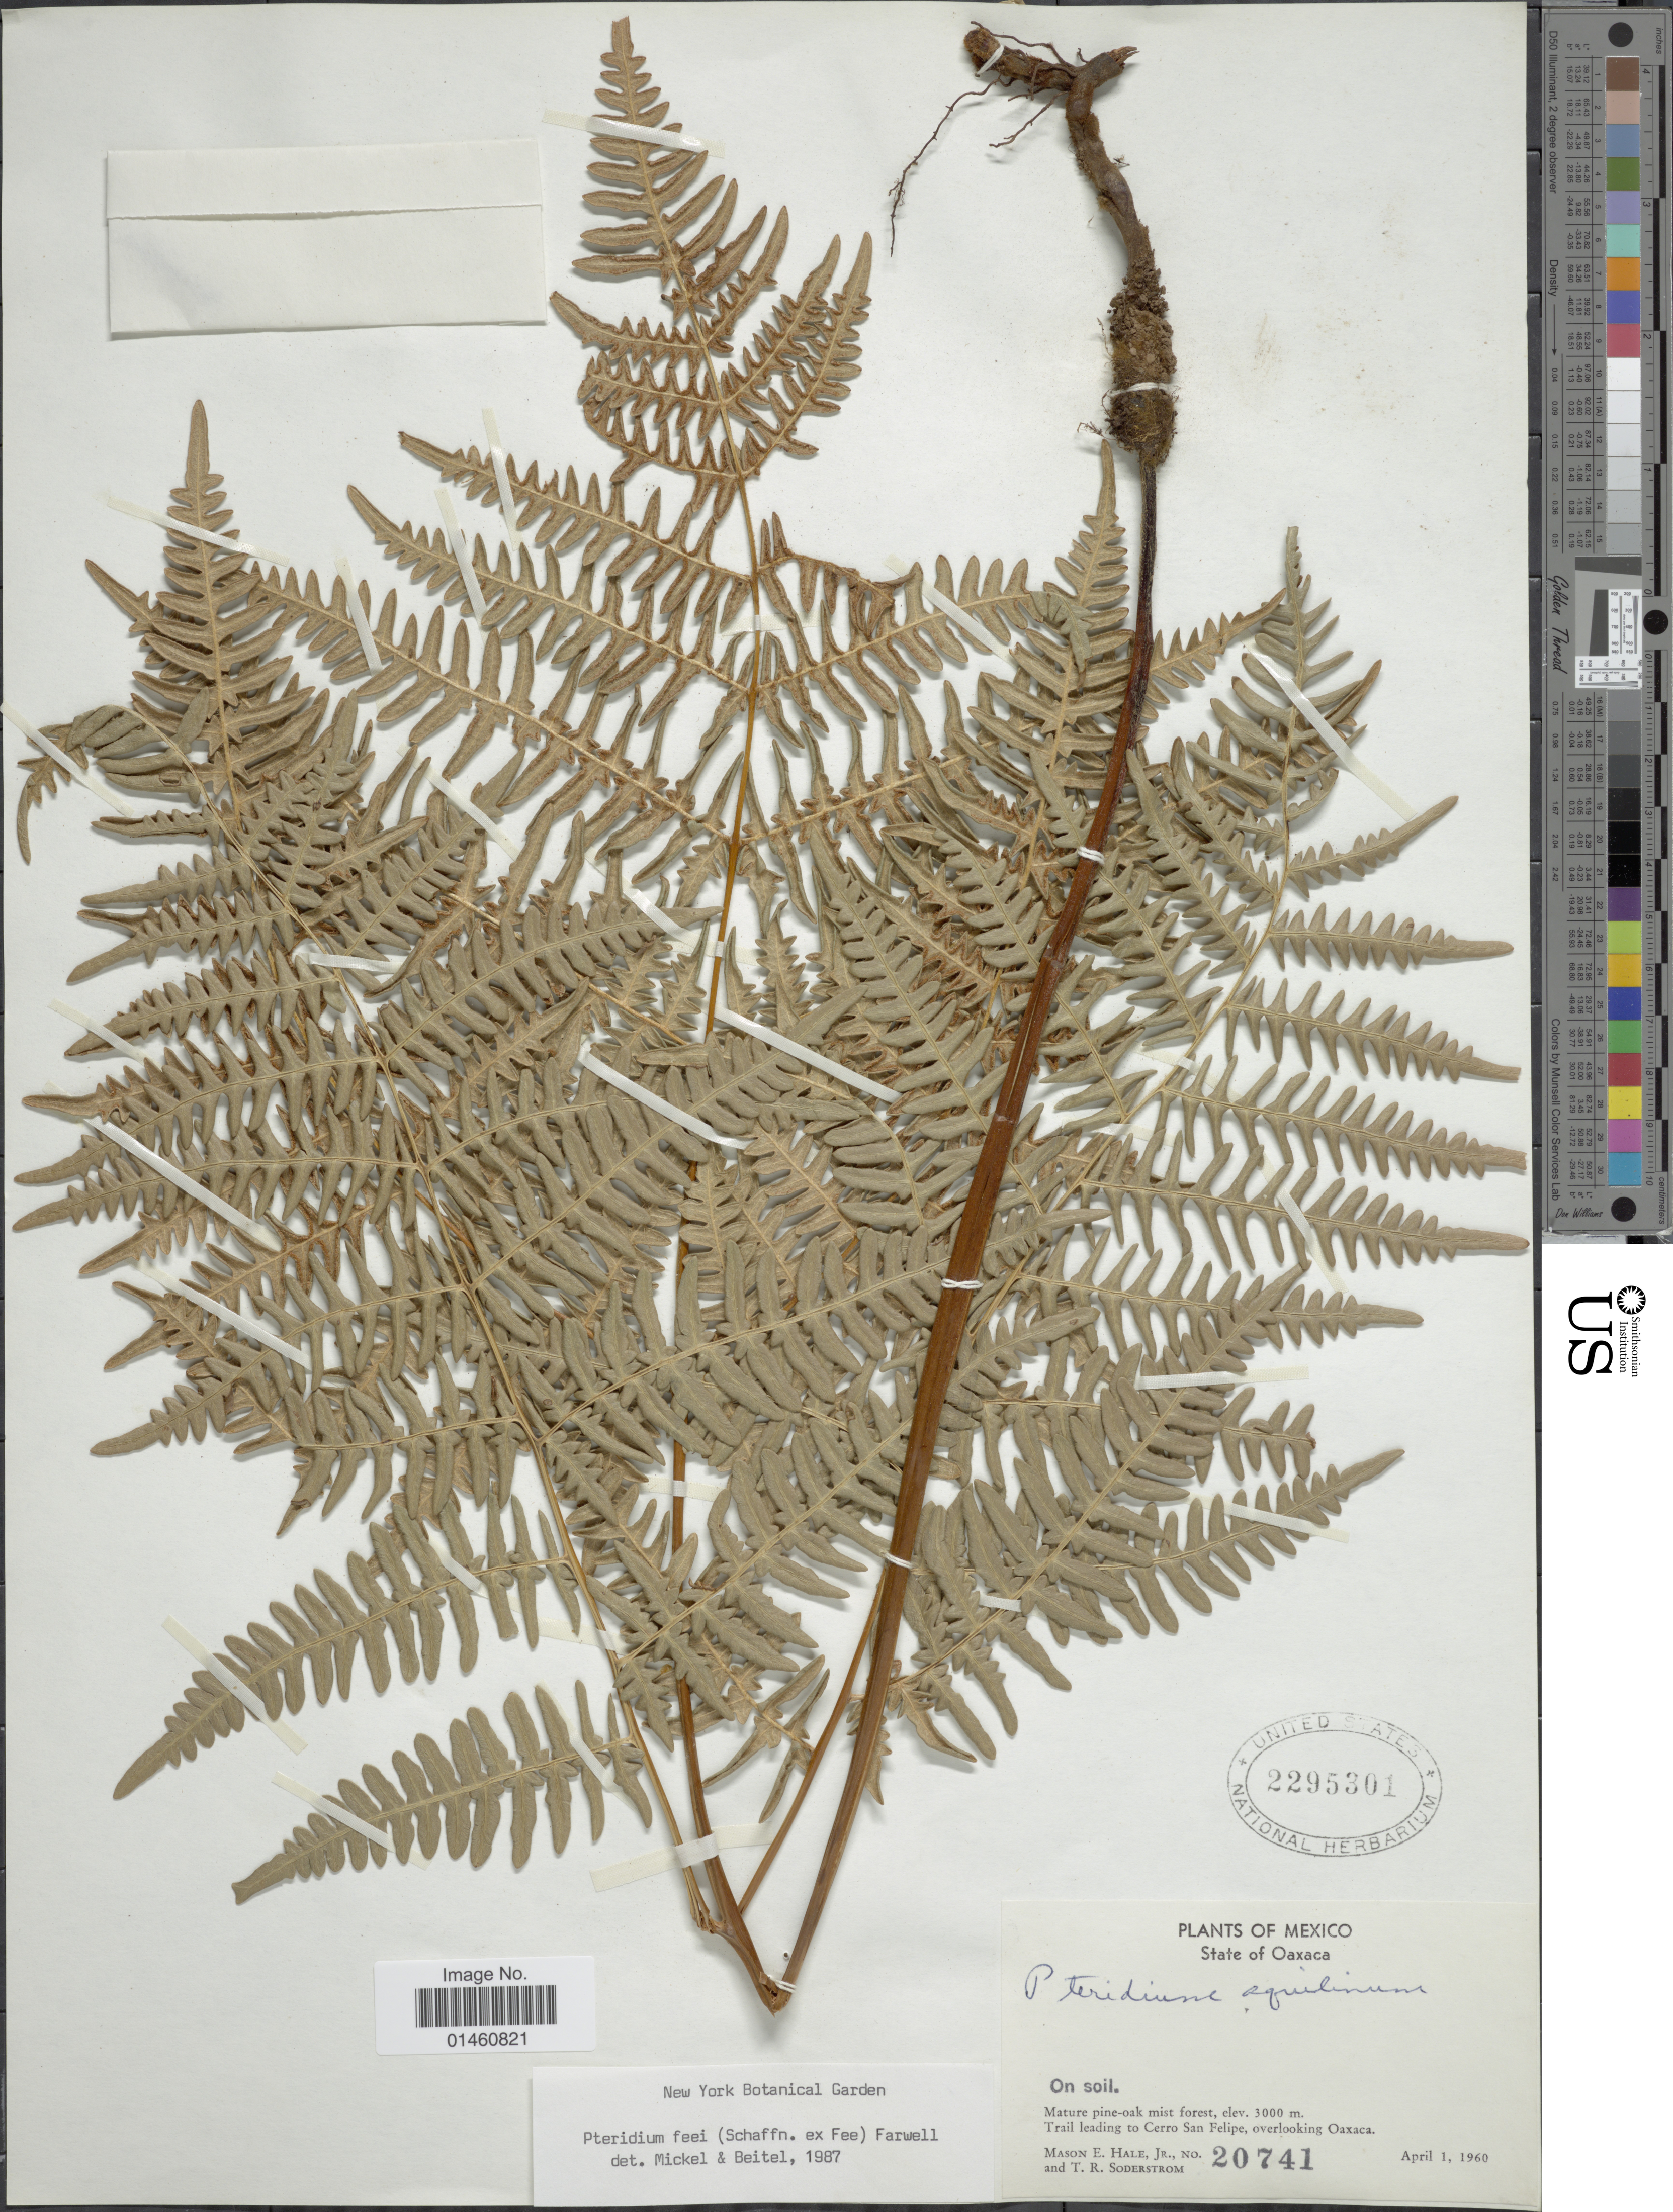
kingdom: Plantae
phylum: Tracheophyta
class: Polypodiopsida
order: Polypodiales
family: Dennstaedtiaceae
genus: Pteridium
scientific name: Pteridium aquilinum var. feei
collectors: M. Hale & T. R. Soderstrom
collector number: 20741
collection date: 1960-04-01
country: Mexico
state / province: Oaxaca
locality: On soil, trail leading to Cerro San Felipe, overlooking Oaxaca.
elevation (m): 3000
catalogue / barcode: US 2295301